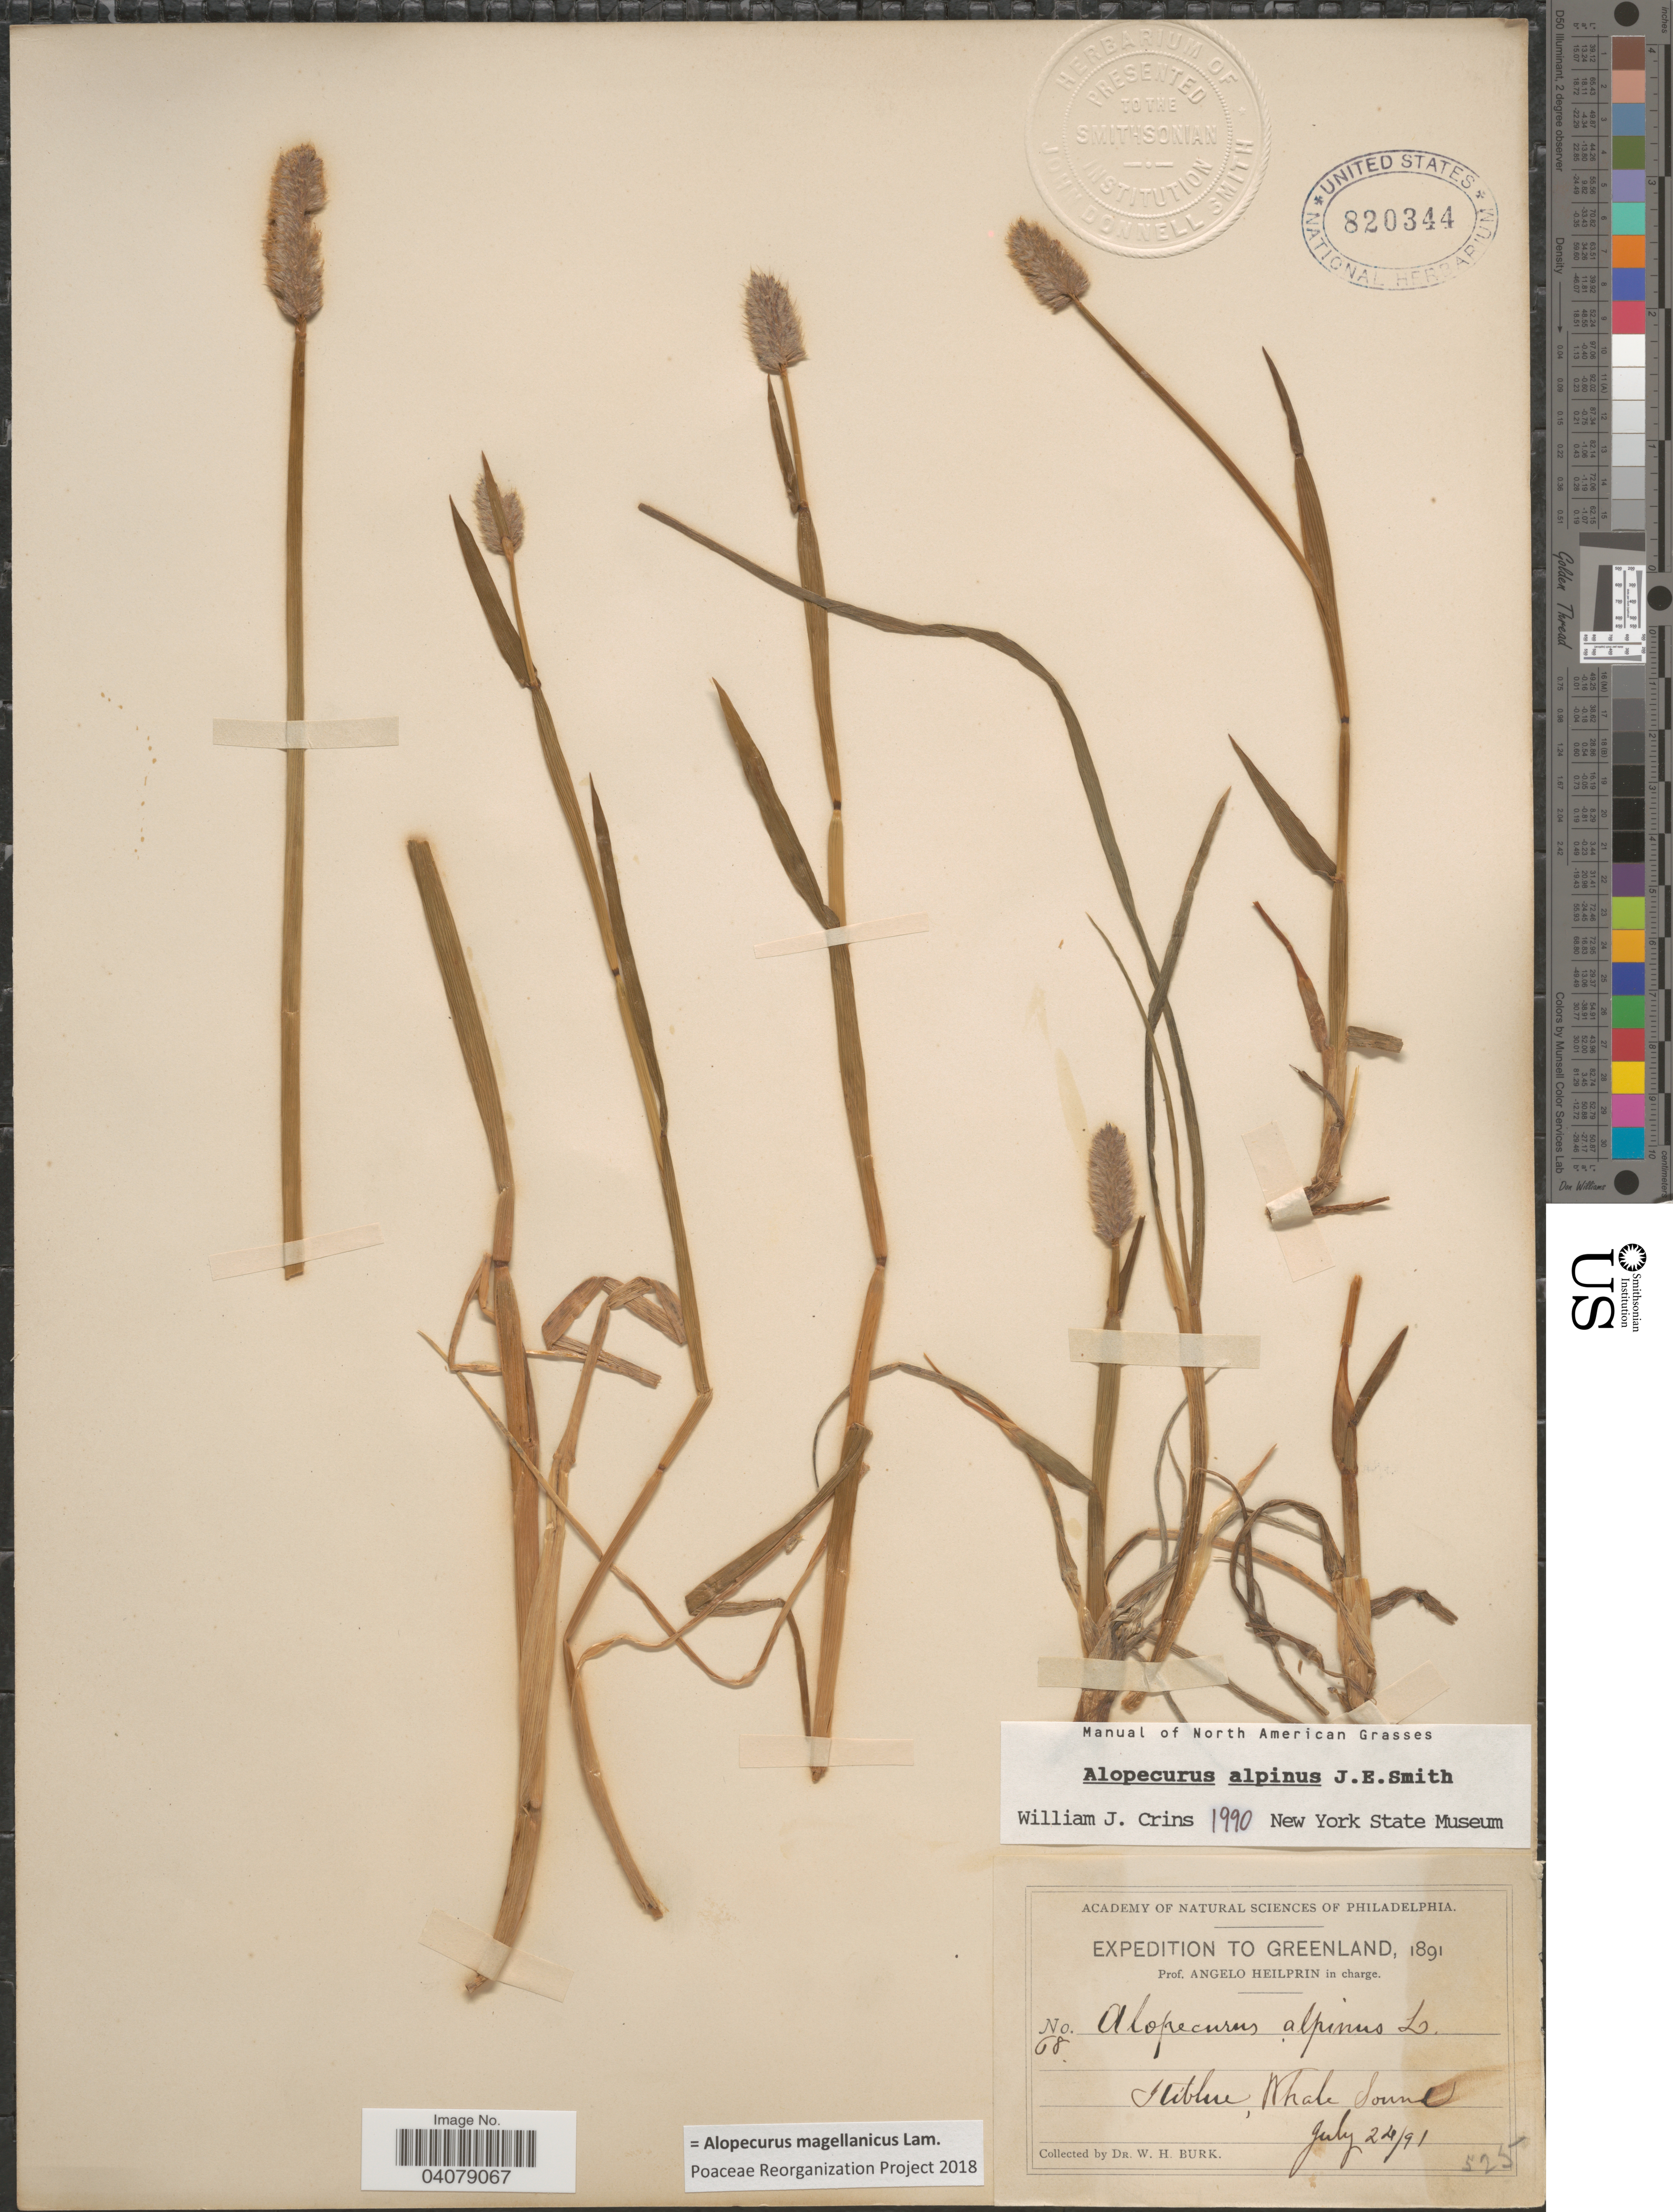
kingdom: Plantae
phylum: Tracheophyta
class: Liliopsida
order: Poales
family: Poaceae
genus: Alopecurus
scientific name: Alopecurus magellanicus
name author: Lam.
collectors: W. Burk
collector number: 68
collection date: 1891-07-24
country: Greenland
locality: Expedition to Greenland, 1891. Stibler Whale Sound.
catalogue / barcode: US 820344